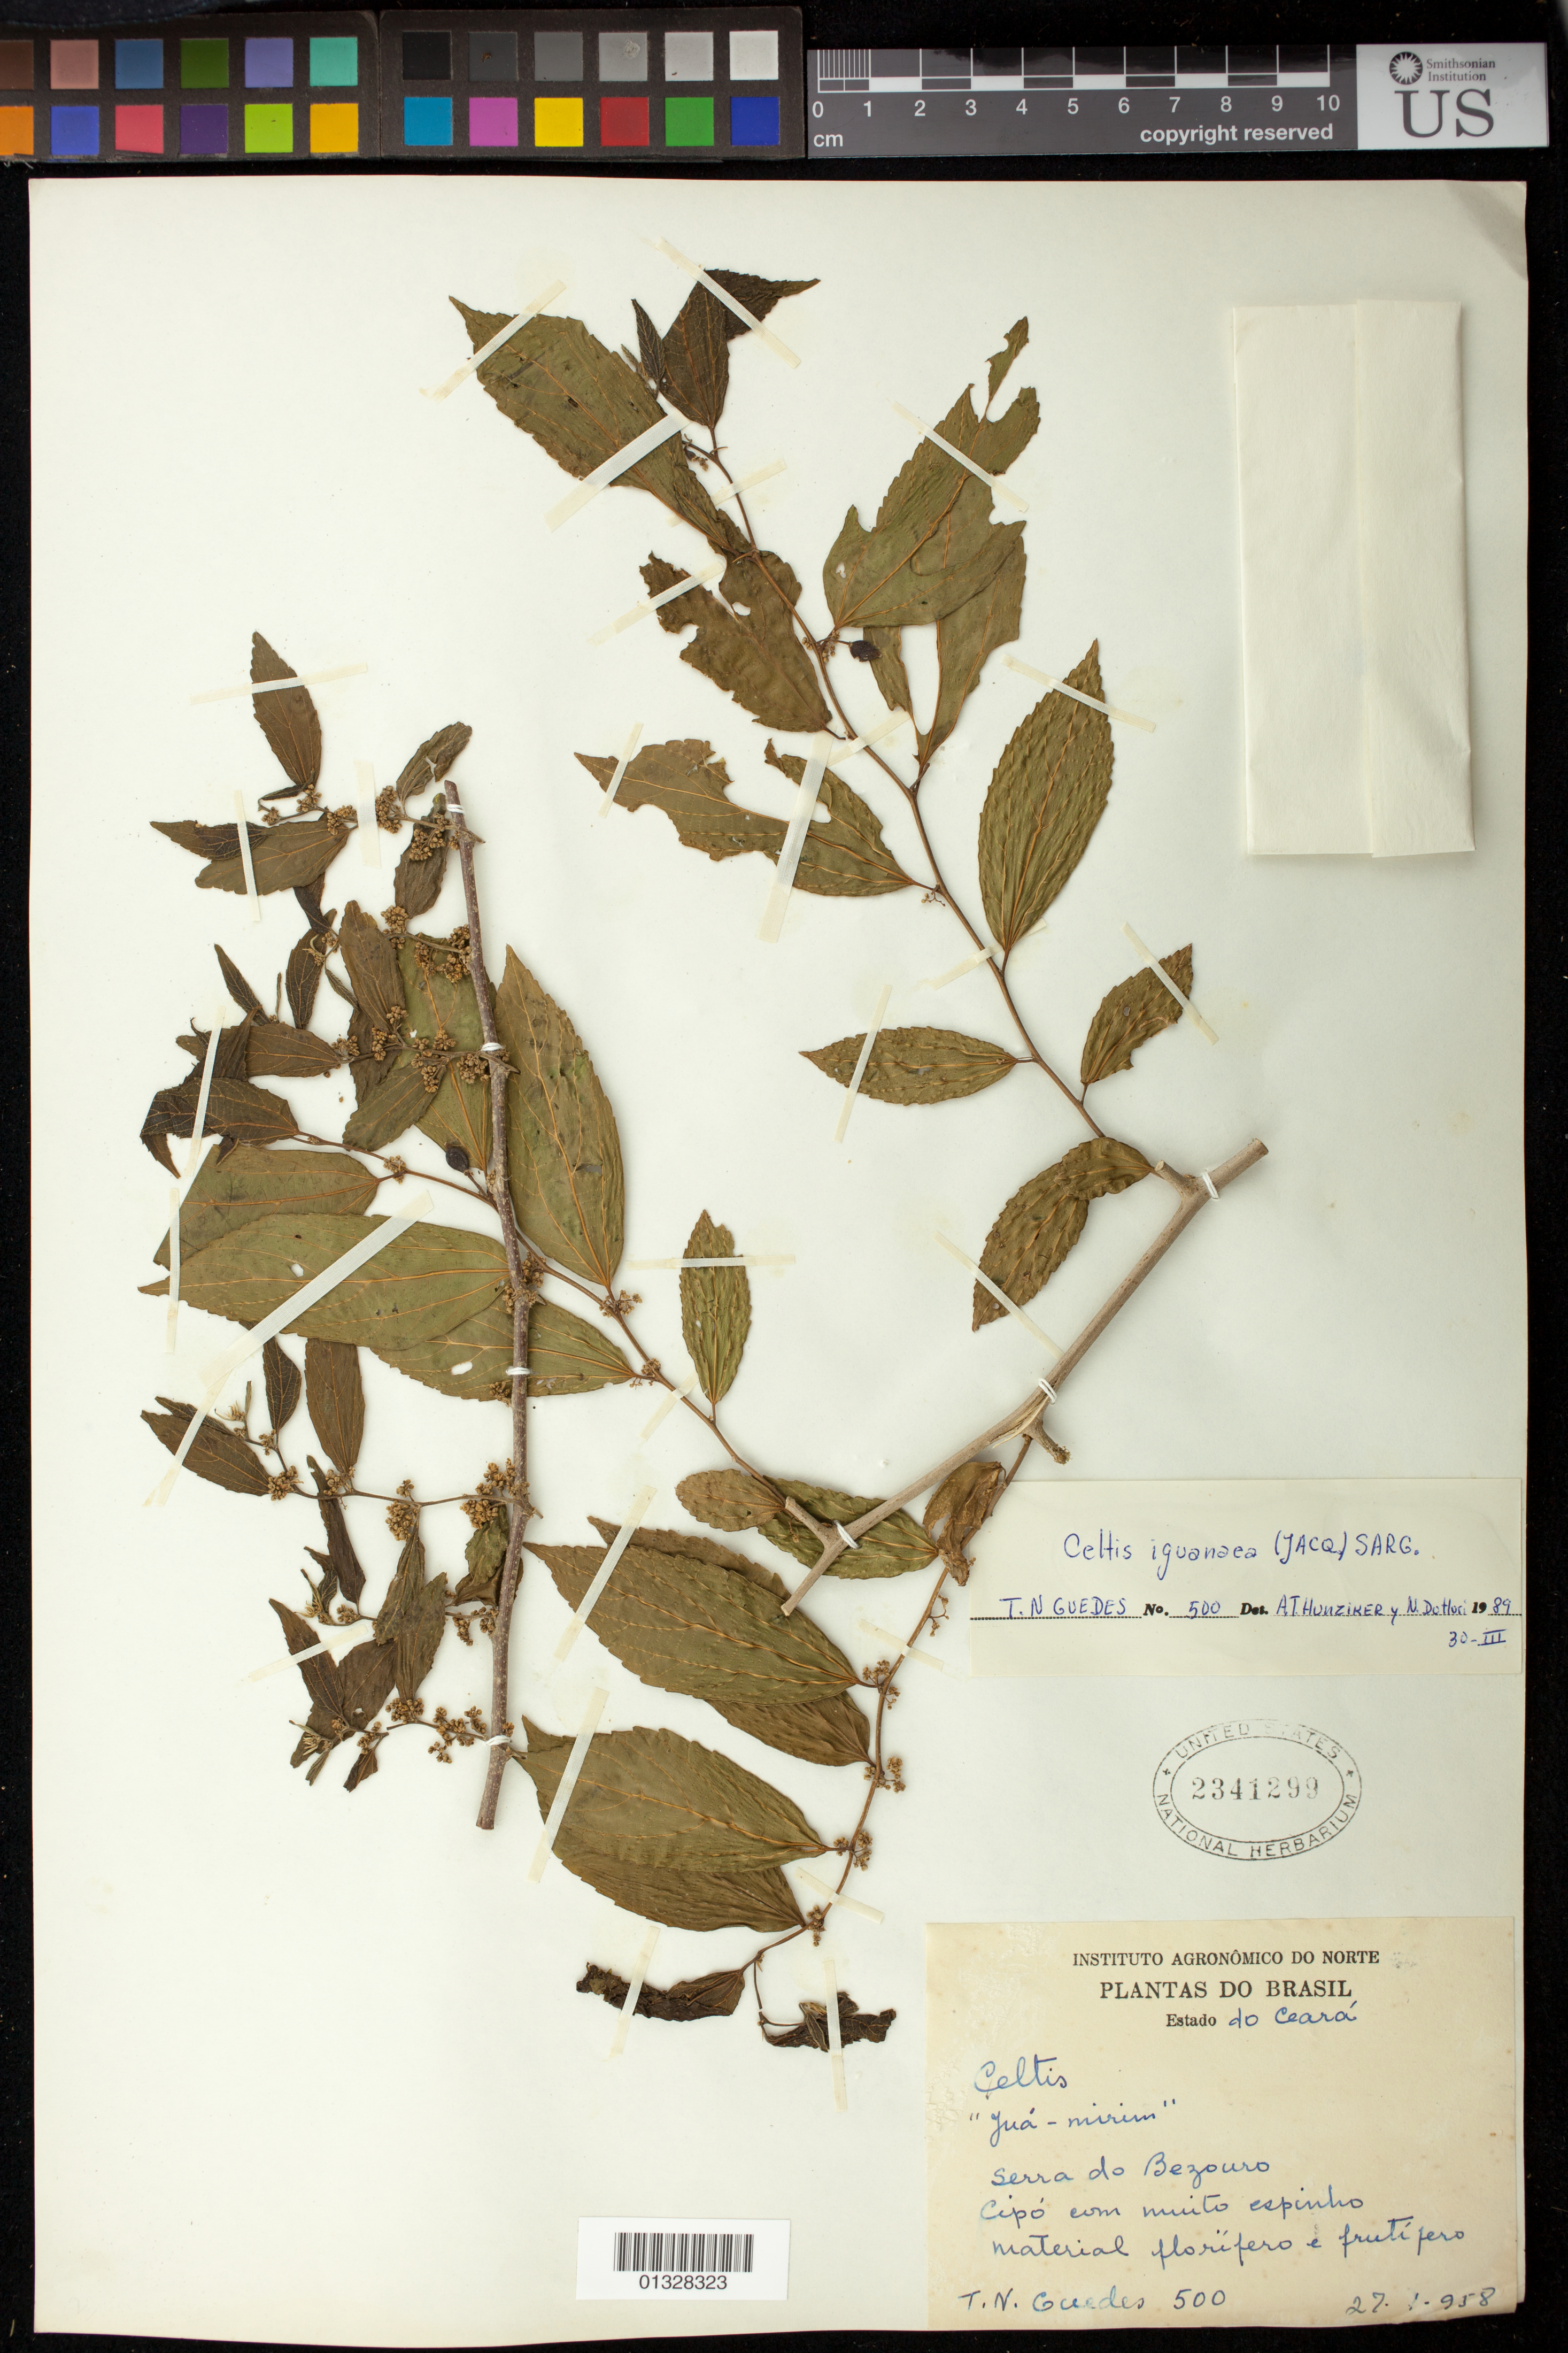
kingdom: Plantae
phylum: Tracheophyta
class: Magnoliopsida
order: Rosales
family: Cannabaceae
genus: Celtis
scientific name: Celtis iguanaea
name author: (Jacq.) Sarg.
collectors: T. Guedes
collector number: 500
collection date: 1958-01-27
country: Brazil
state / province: Ceará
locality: Serra do Bezouro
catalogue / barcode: US 2341299